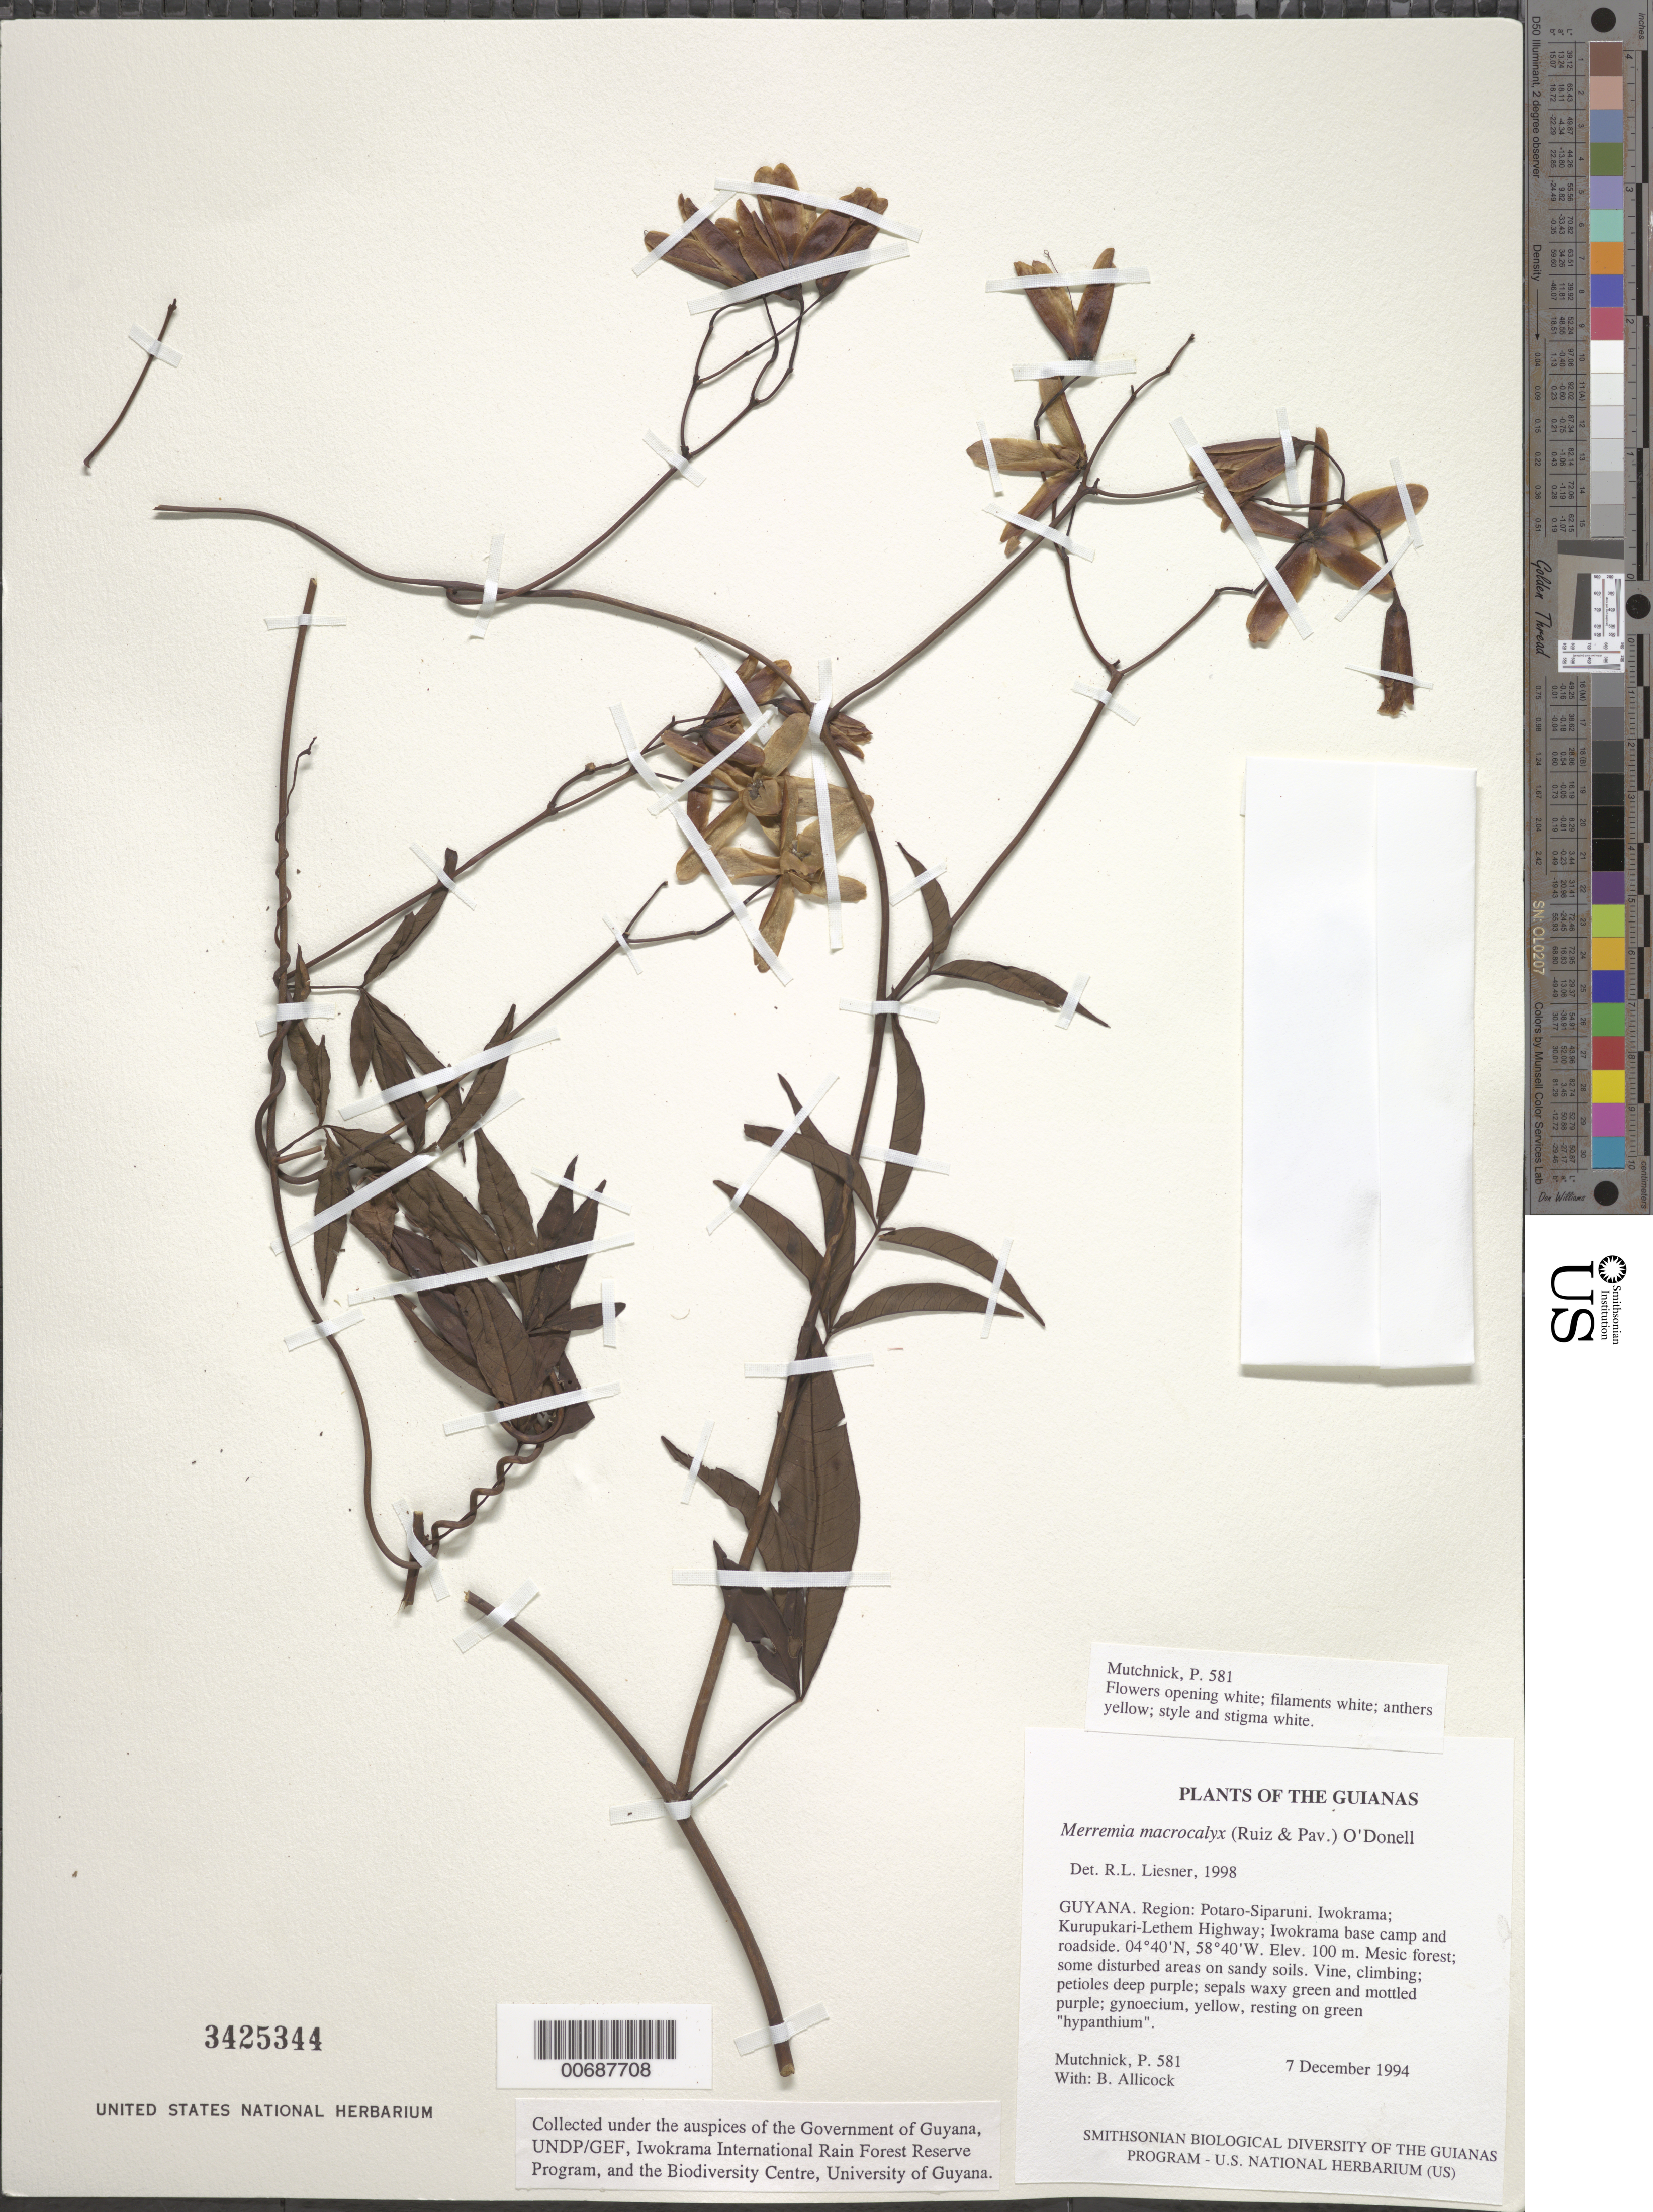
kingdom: Plantae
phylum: Tracheophyta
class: Magnoliopsida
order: Solanales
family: Convolvulaceae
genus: Distimake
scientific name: Distimake macrocalyx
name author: (Ruiz & Pav.) A. R. Simões & Staples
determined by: Strong, Mark T., (BOT), Smithsonian Institution - National Museum of Natural History (UNITED STATES)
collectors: P. Mutchnick & B. Allicock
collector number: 581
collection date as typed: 7 December 1994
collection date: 1994-12-07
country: Guyana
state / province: Potaro-Siparuni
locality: Iwokrama; Kurupukari-Lethem Highway; Iwokrama base camp and roadside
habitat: Mesic forest; some disturbed areas on sandy soils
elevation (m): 100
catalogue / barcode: US 3425344